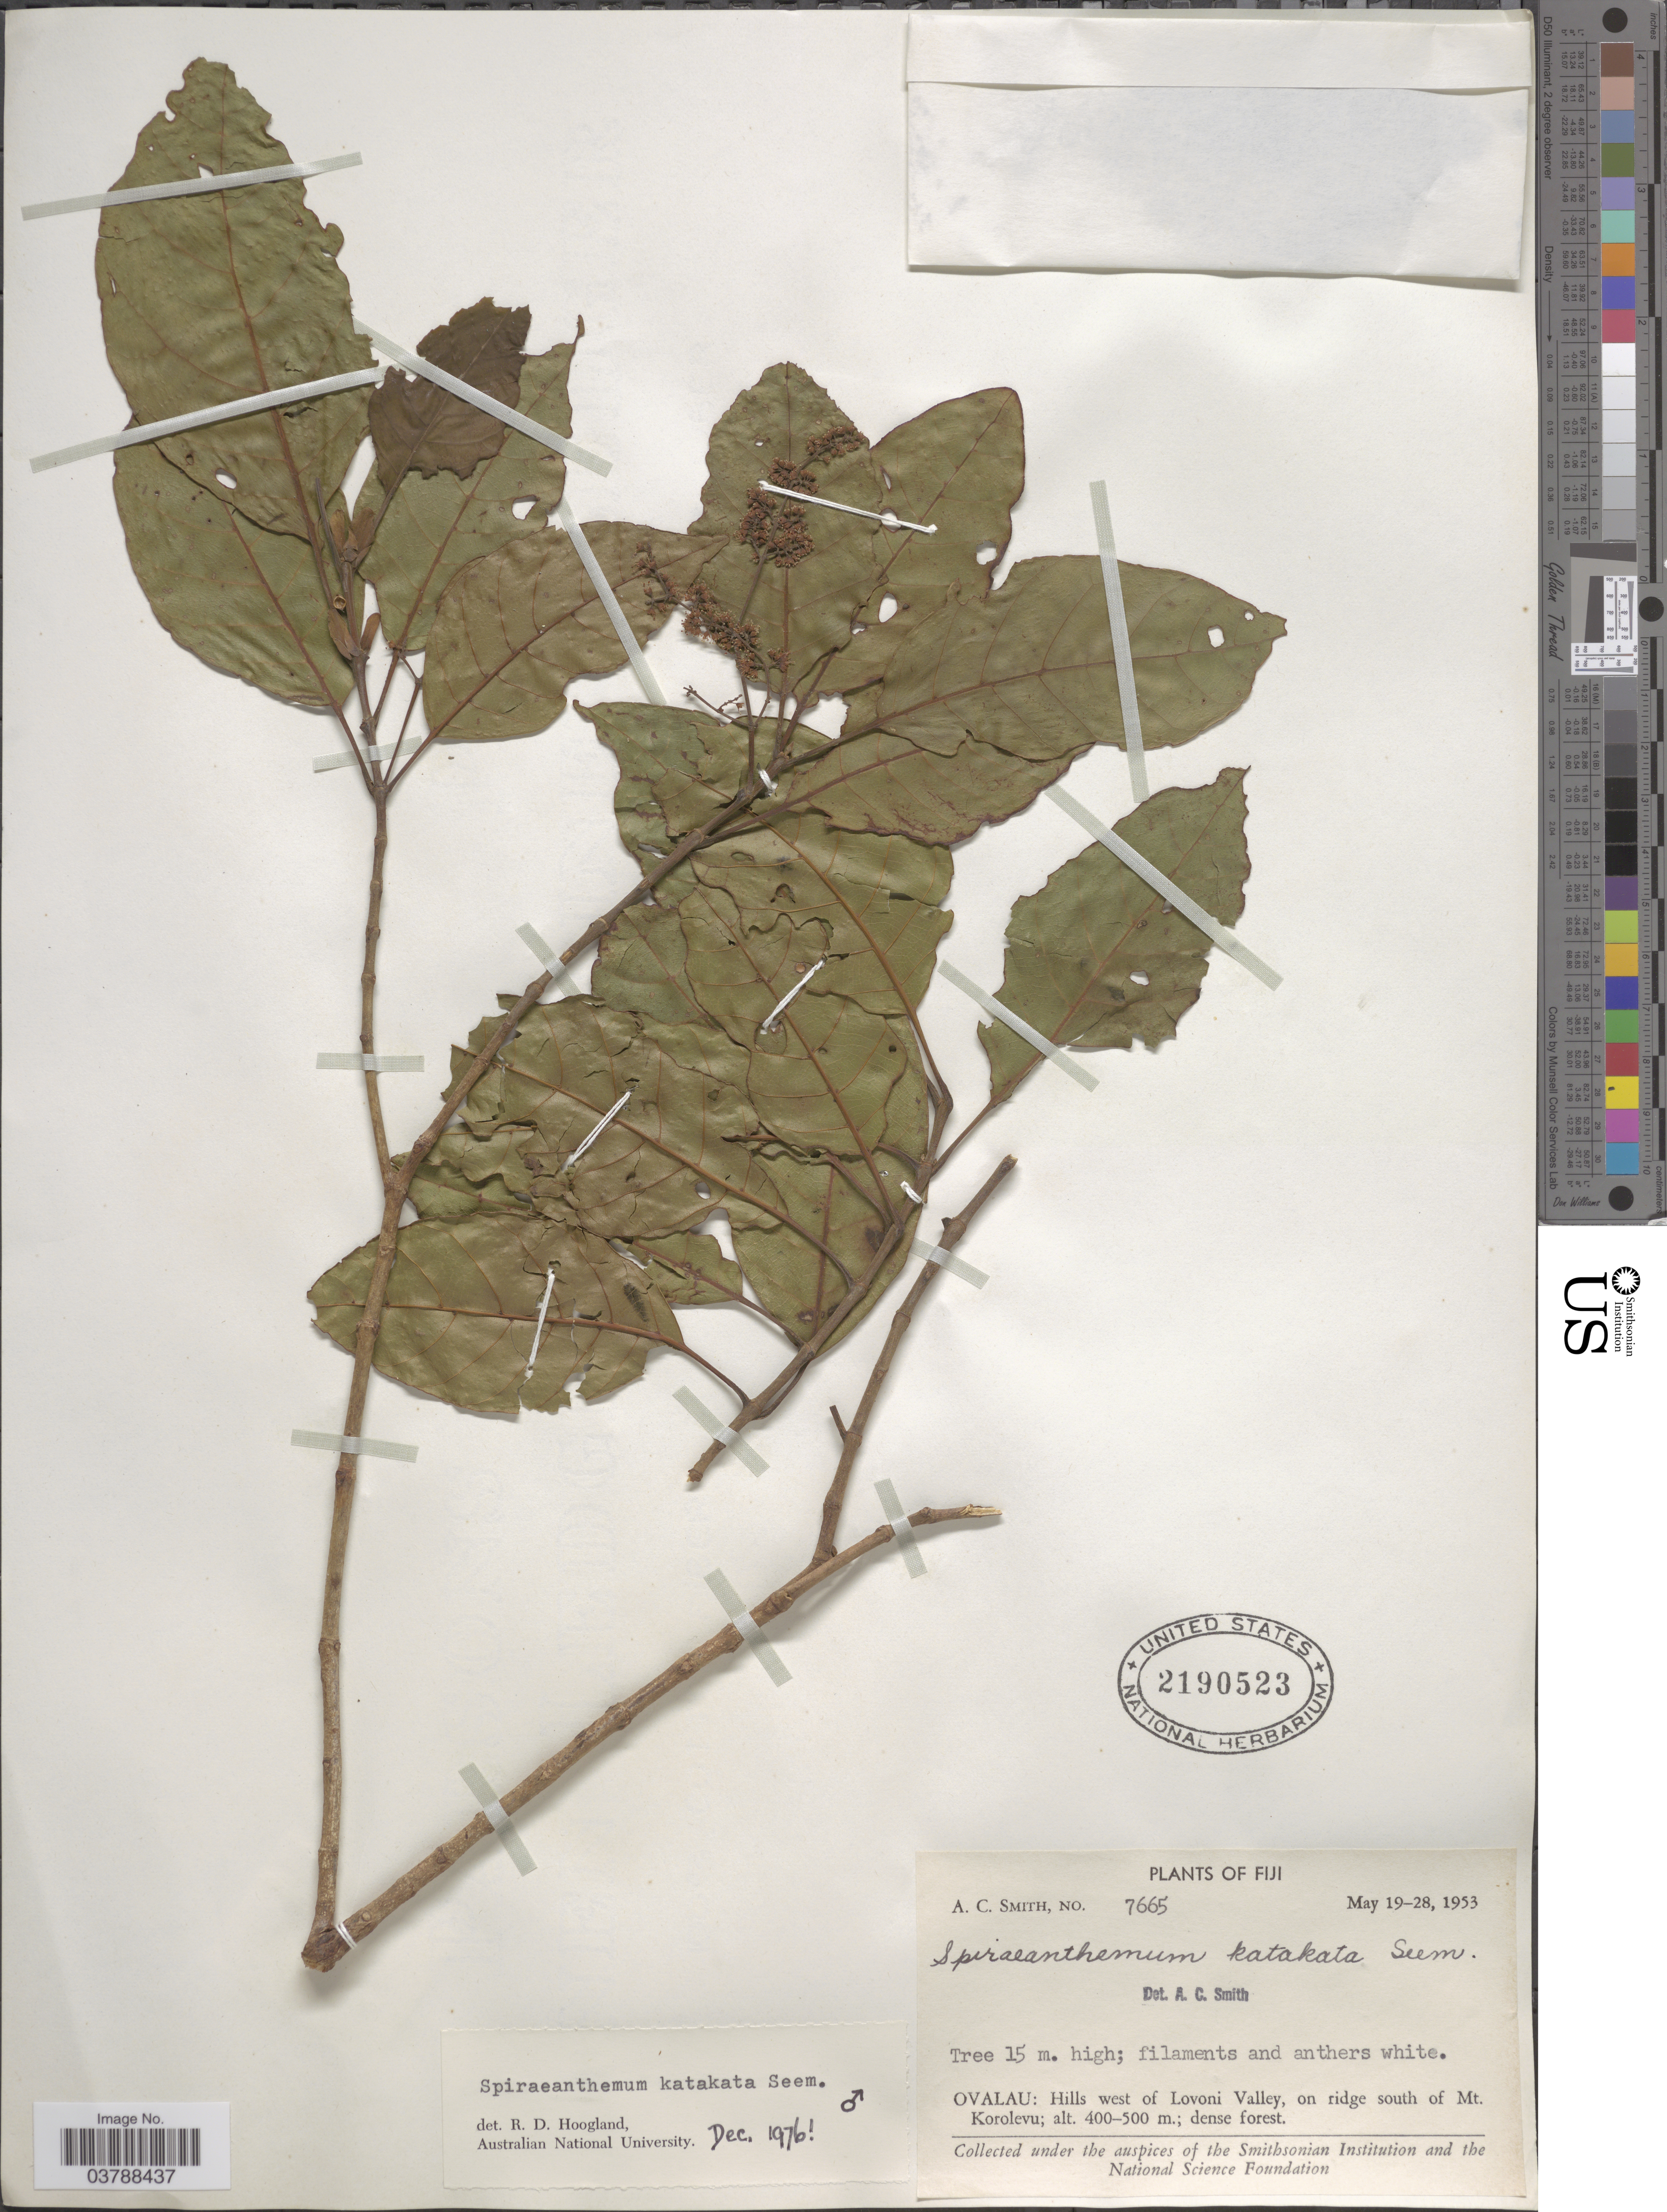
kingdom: Plantae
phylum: Tracheophyta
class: Magnoliopsida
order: Oxalidales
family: Cunoniaceae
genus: Spiraeanthemum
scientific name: Spiraeanthemum katakata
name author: Seem.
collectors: A. C. Smith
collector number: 7665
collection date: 1953-05-19/1953-05-28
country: Fiji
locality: Ovalau: Hills west of Lovoni Valley, on ridge south of Mt. Korolevu.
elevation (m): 400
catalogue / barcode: US 2190523